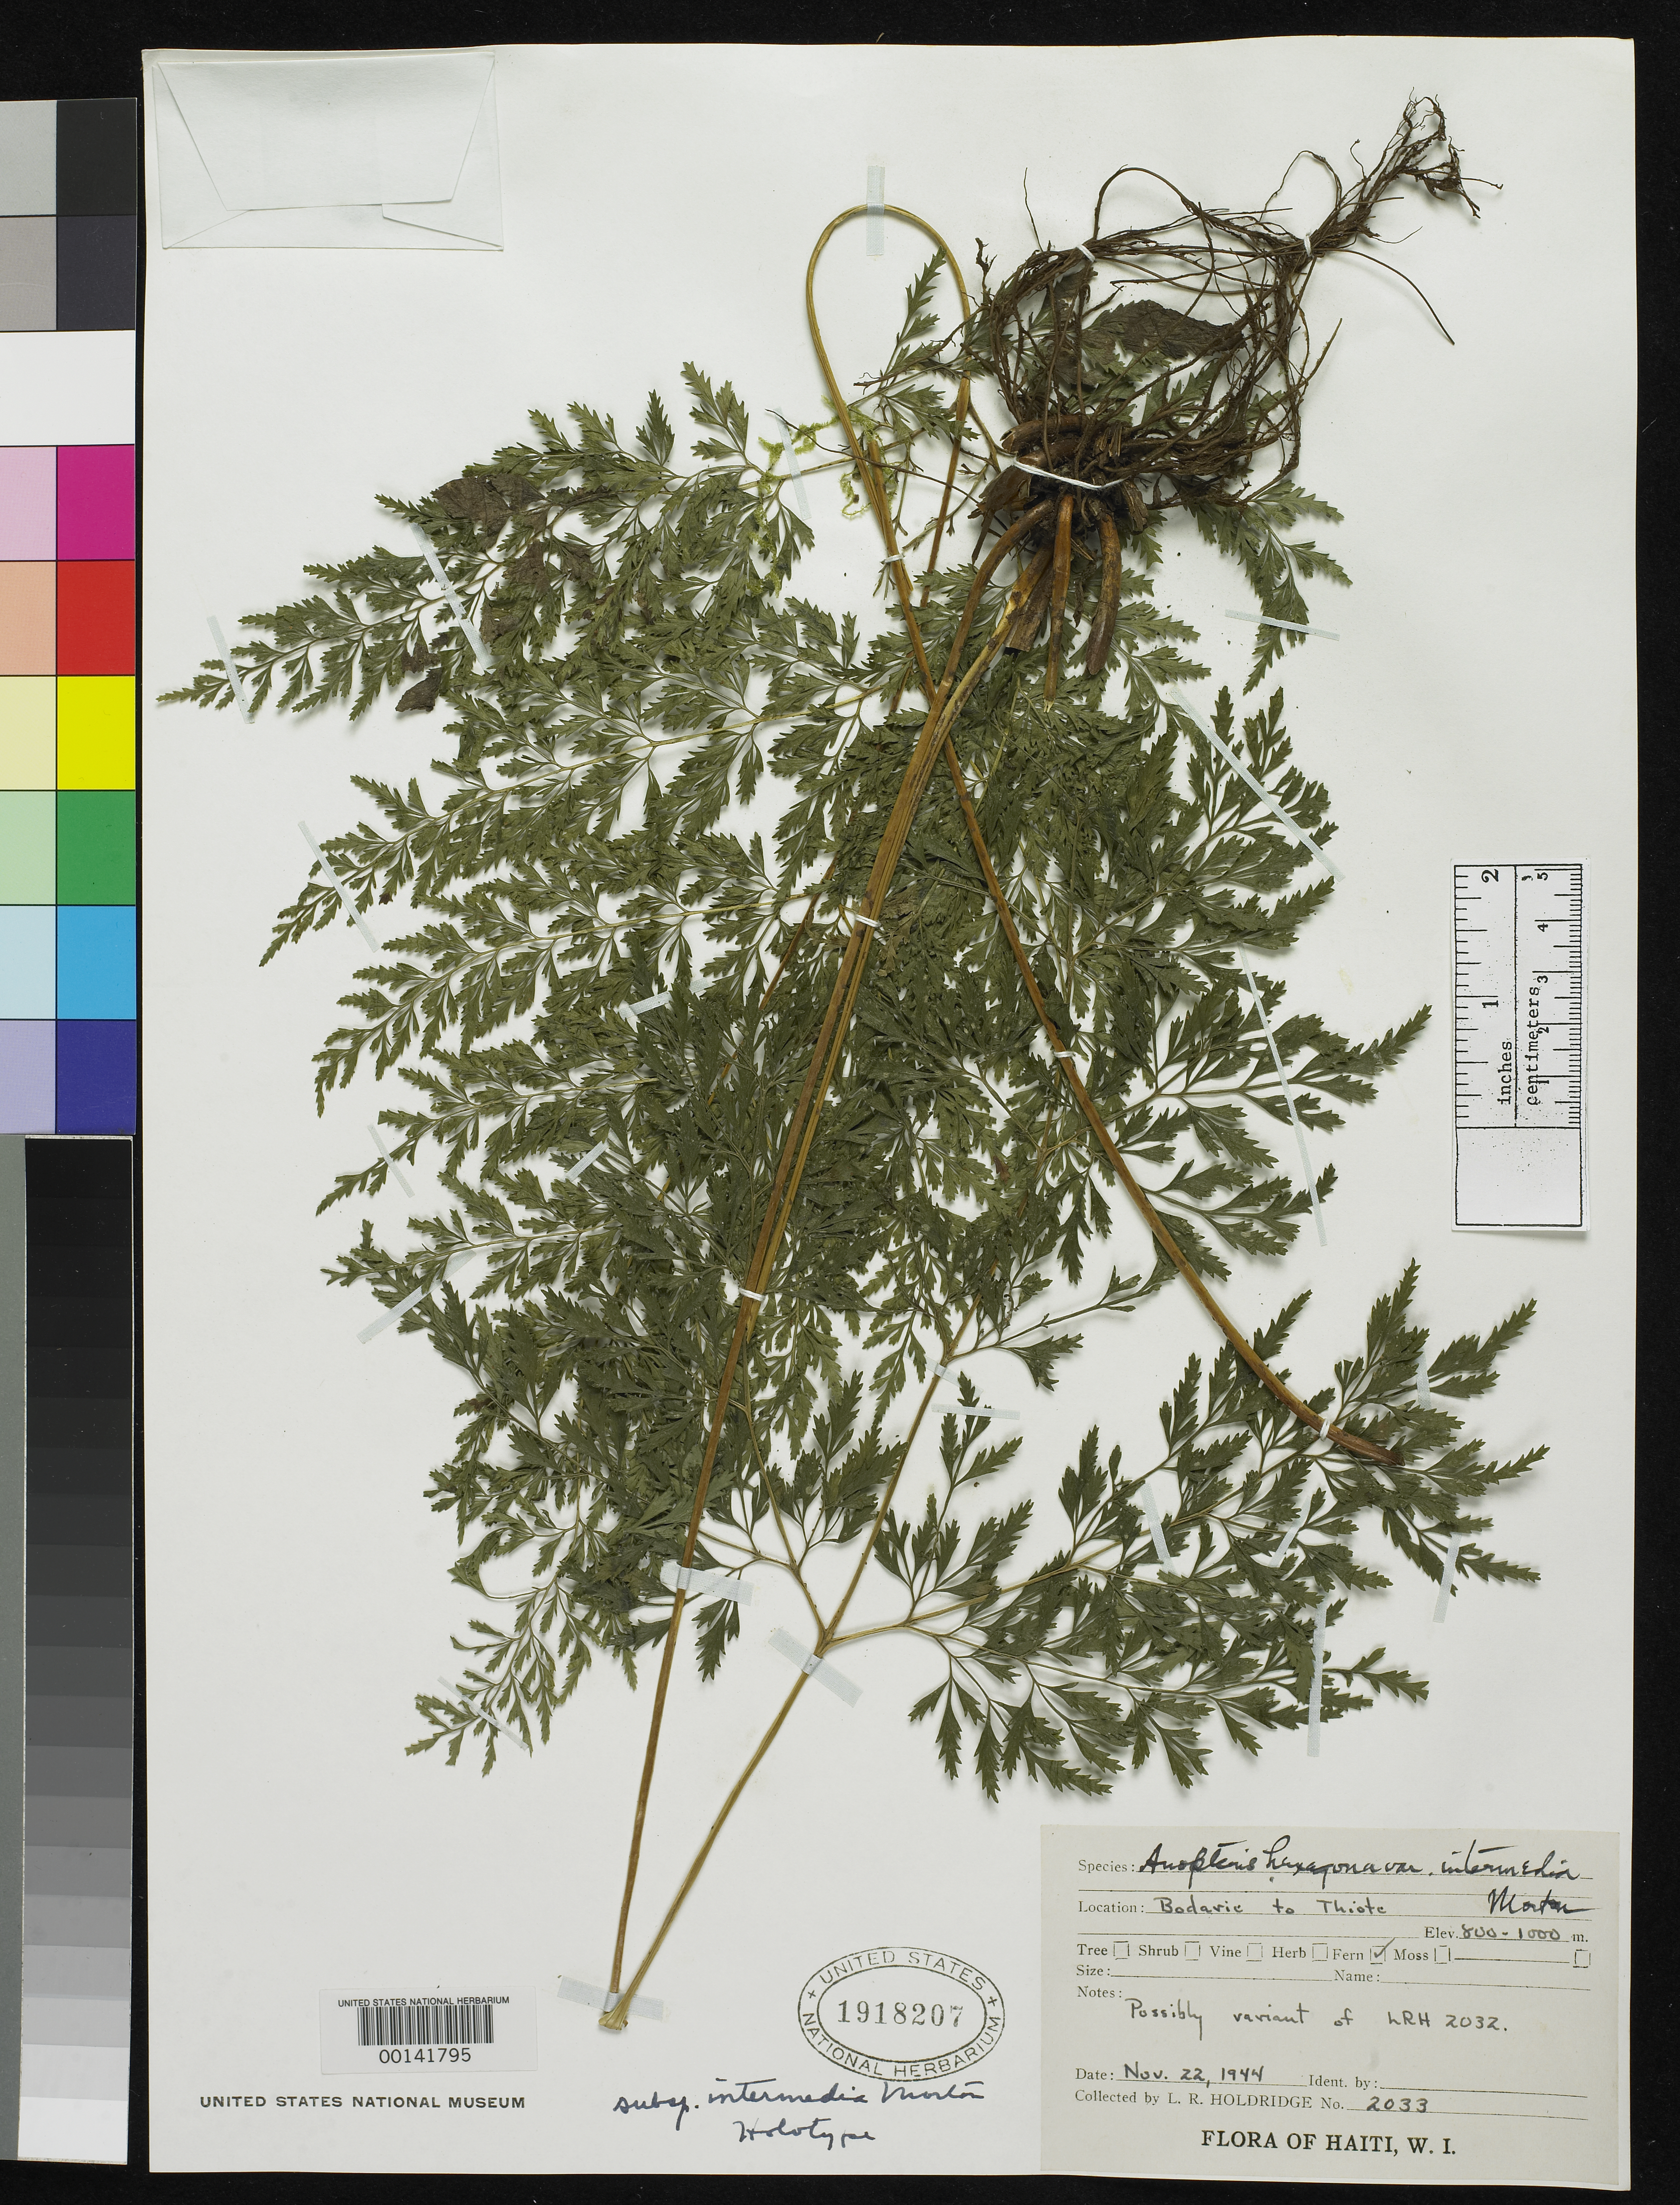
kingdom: Plantae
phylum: Tracheophyta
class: Polypodiopsida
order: Polypodiales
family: Pteridaceae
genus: Anopteris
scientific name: Anopteris hexagona subsp. intermedia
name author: C.V. Morton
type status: Holotype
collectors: L. Holdridge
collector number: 2033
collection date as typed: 22 Nov 1944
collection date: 1944-11-22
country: Haiti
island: Hispaniola Island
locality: Boderie to Thiete.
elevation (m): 800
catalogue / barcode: US 1918207